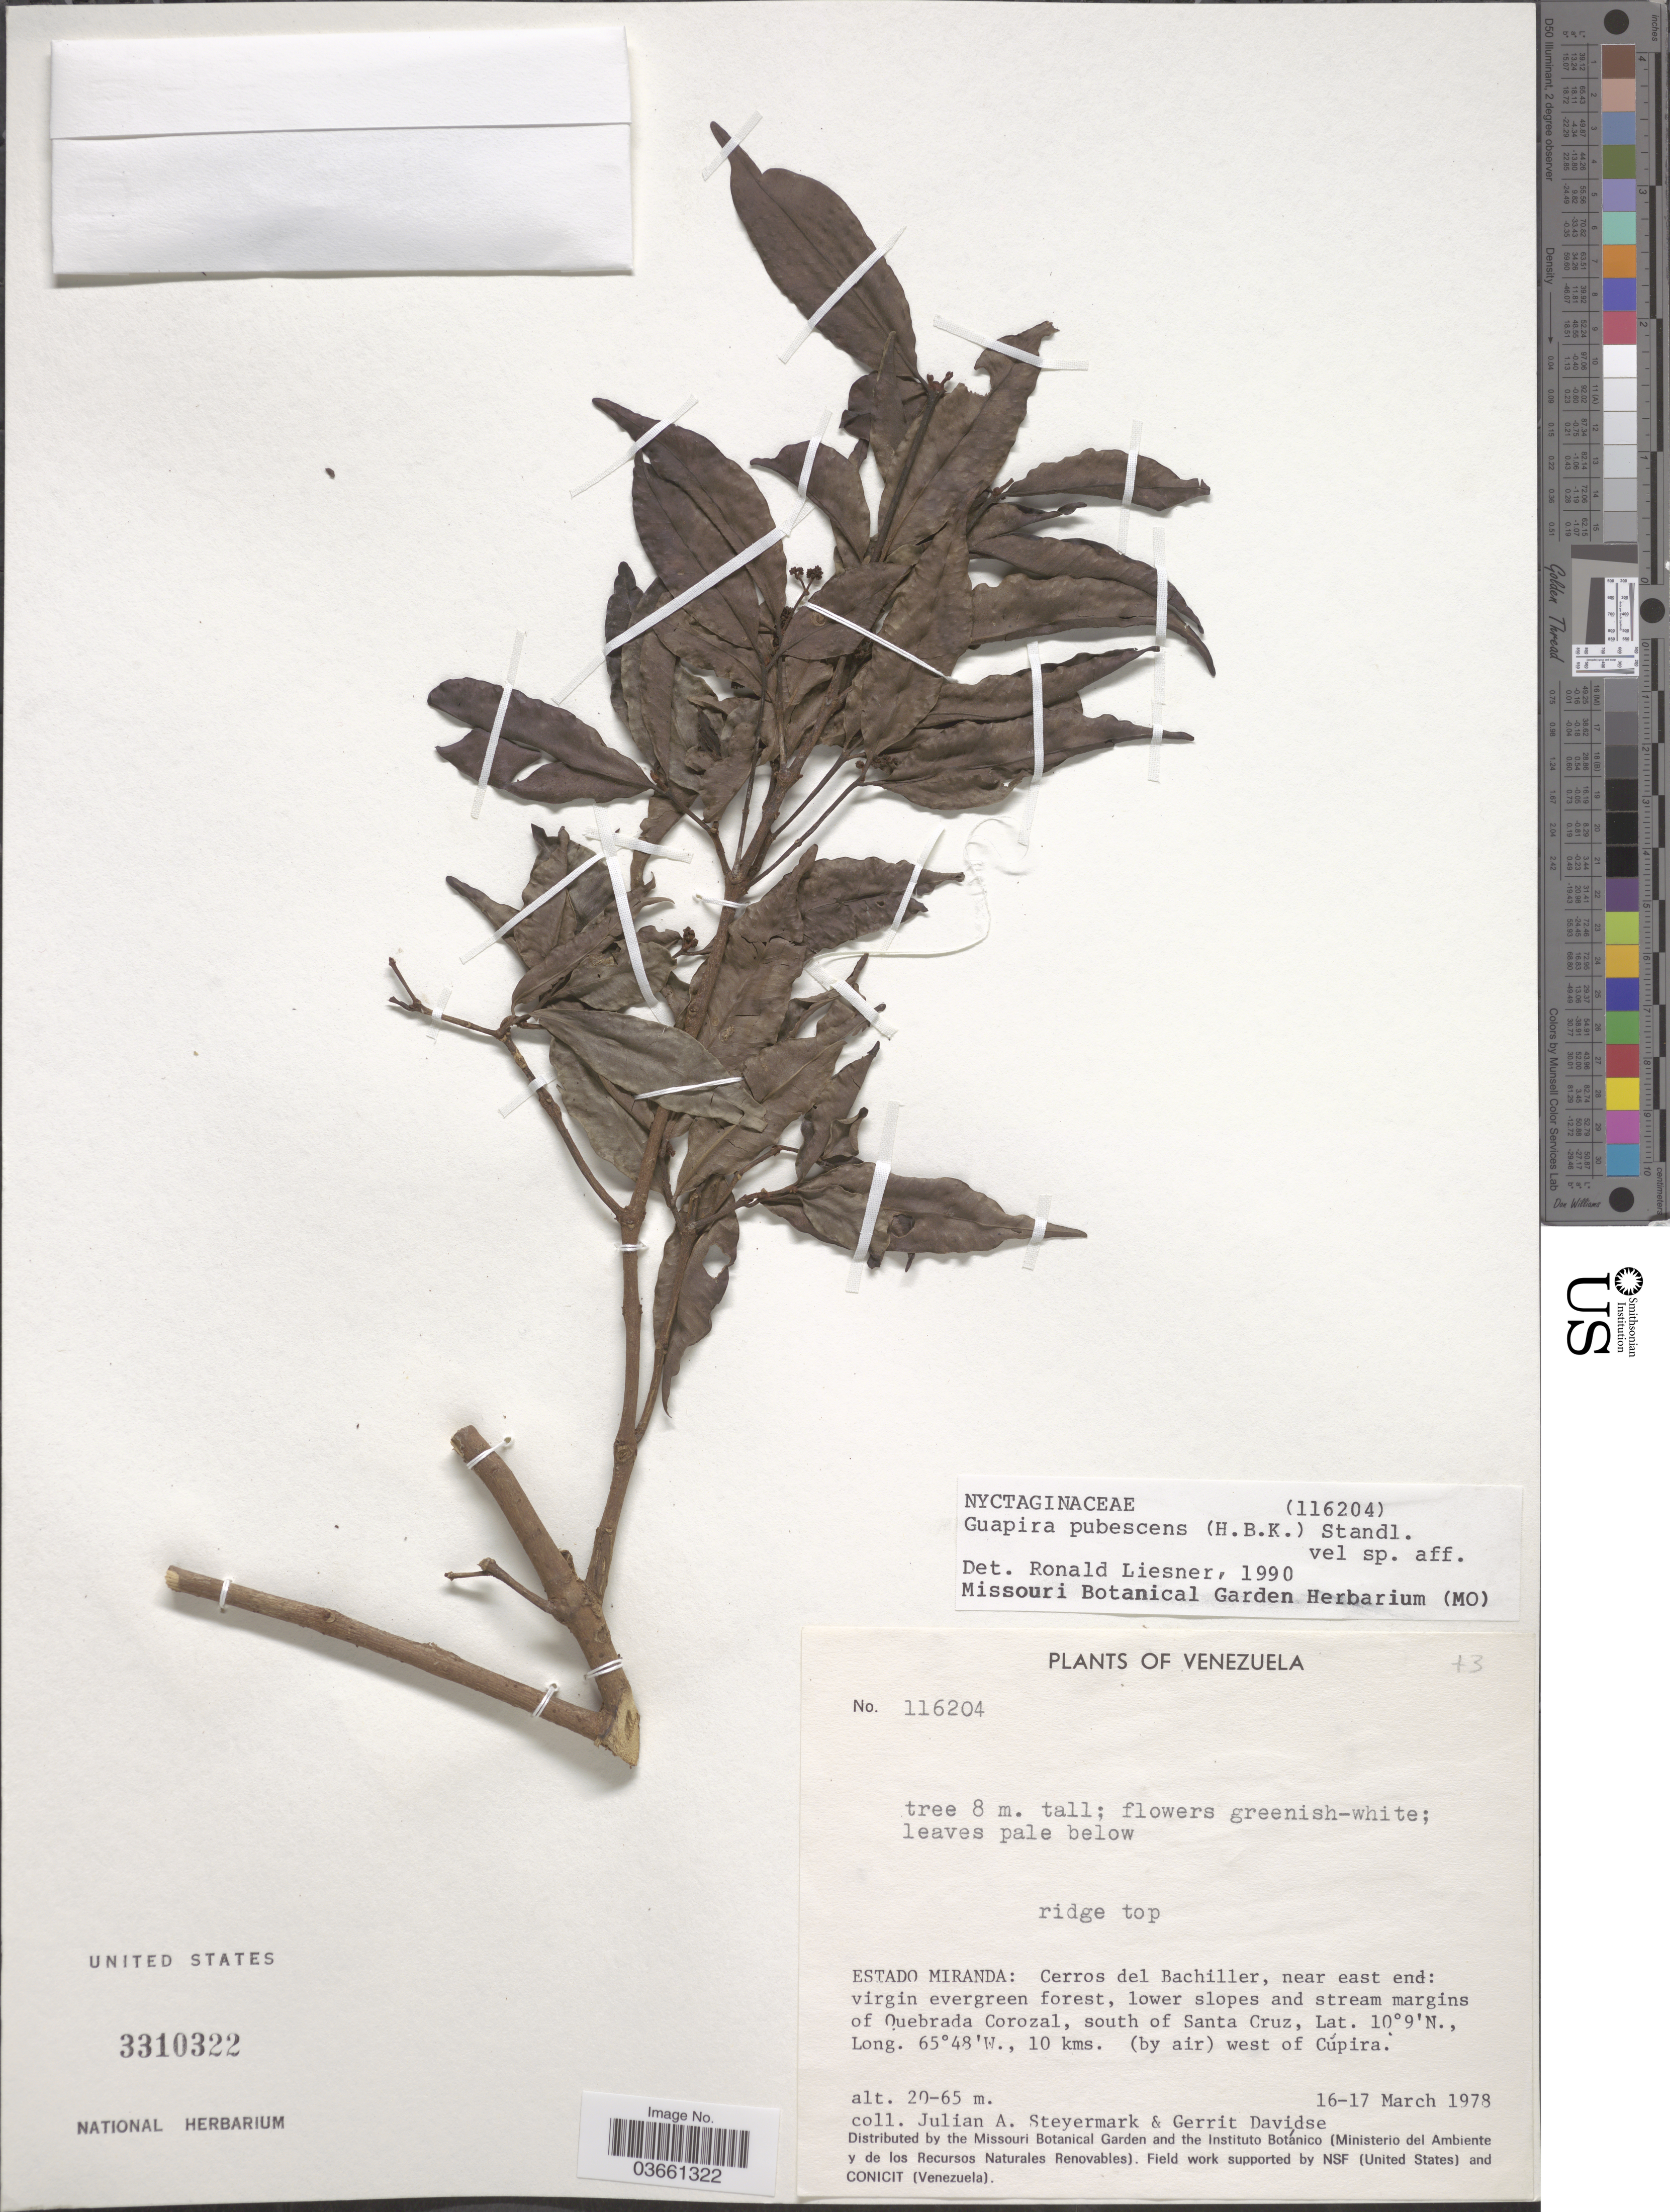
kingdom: Plantae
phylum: Tracheophyta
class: Magnoliopsida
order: Caryophyllales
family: Nyctaginaceae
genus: Guapira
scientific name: Guapira pubescens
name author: (Kunth) Lundell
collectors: J. Steyermark & G. Davidse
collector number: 116204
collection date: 1978-03-16/1978-03-17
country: Venezuela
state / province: Miranda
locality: Cerros del Bachiller, near east end: virgin evergreen forest, lower slopes and stream margins of Quebrada Corozal, south of Santa Cruz, 10 kms. (by air) west of Cúpira.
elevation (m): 20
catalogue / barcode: US 3310322